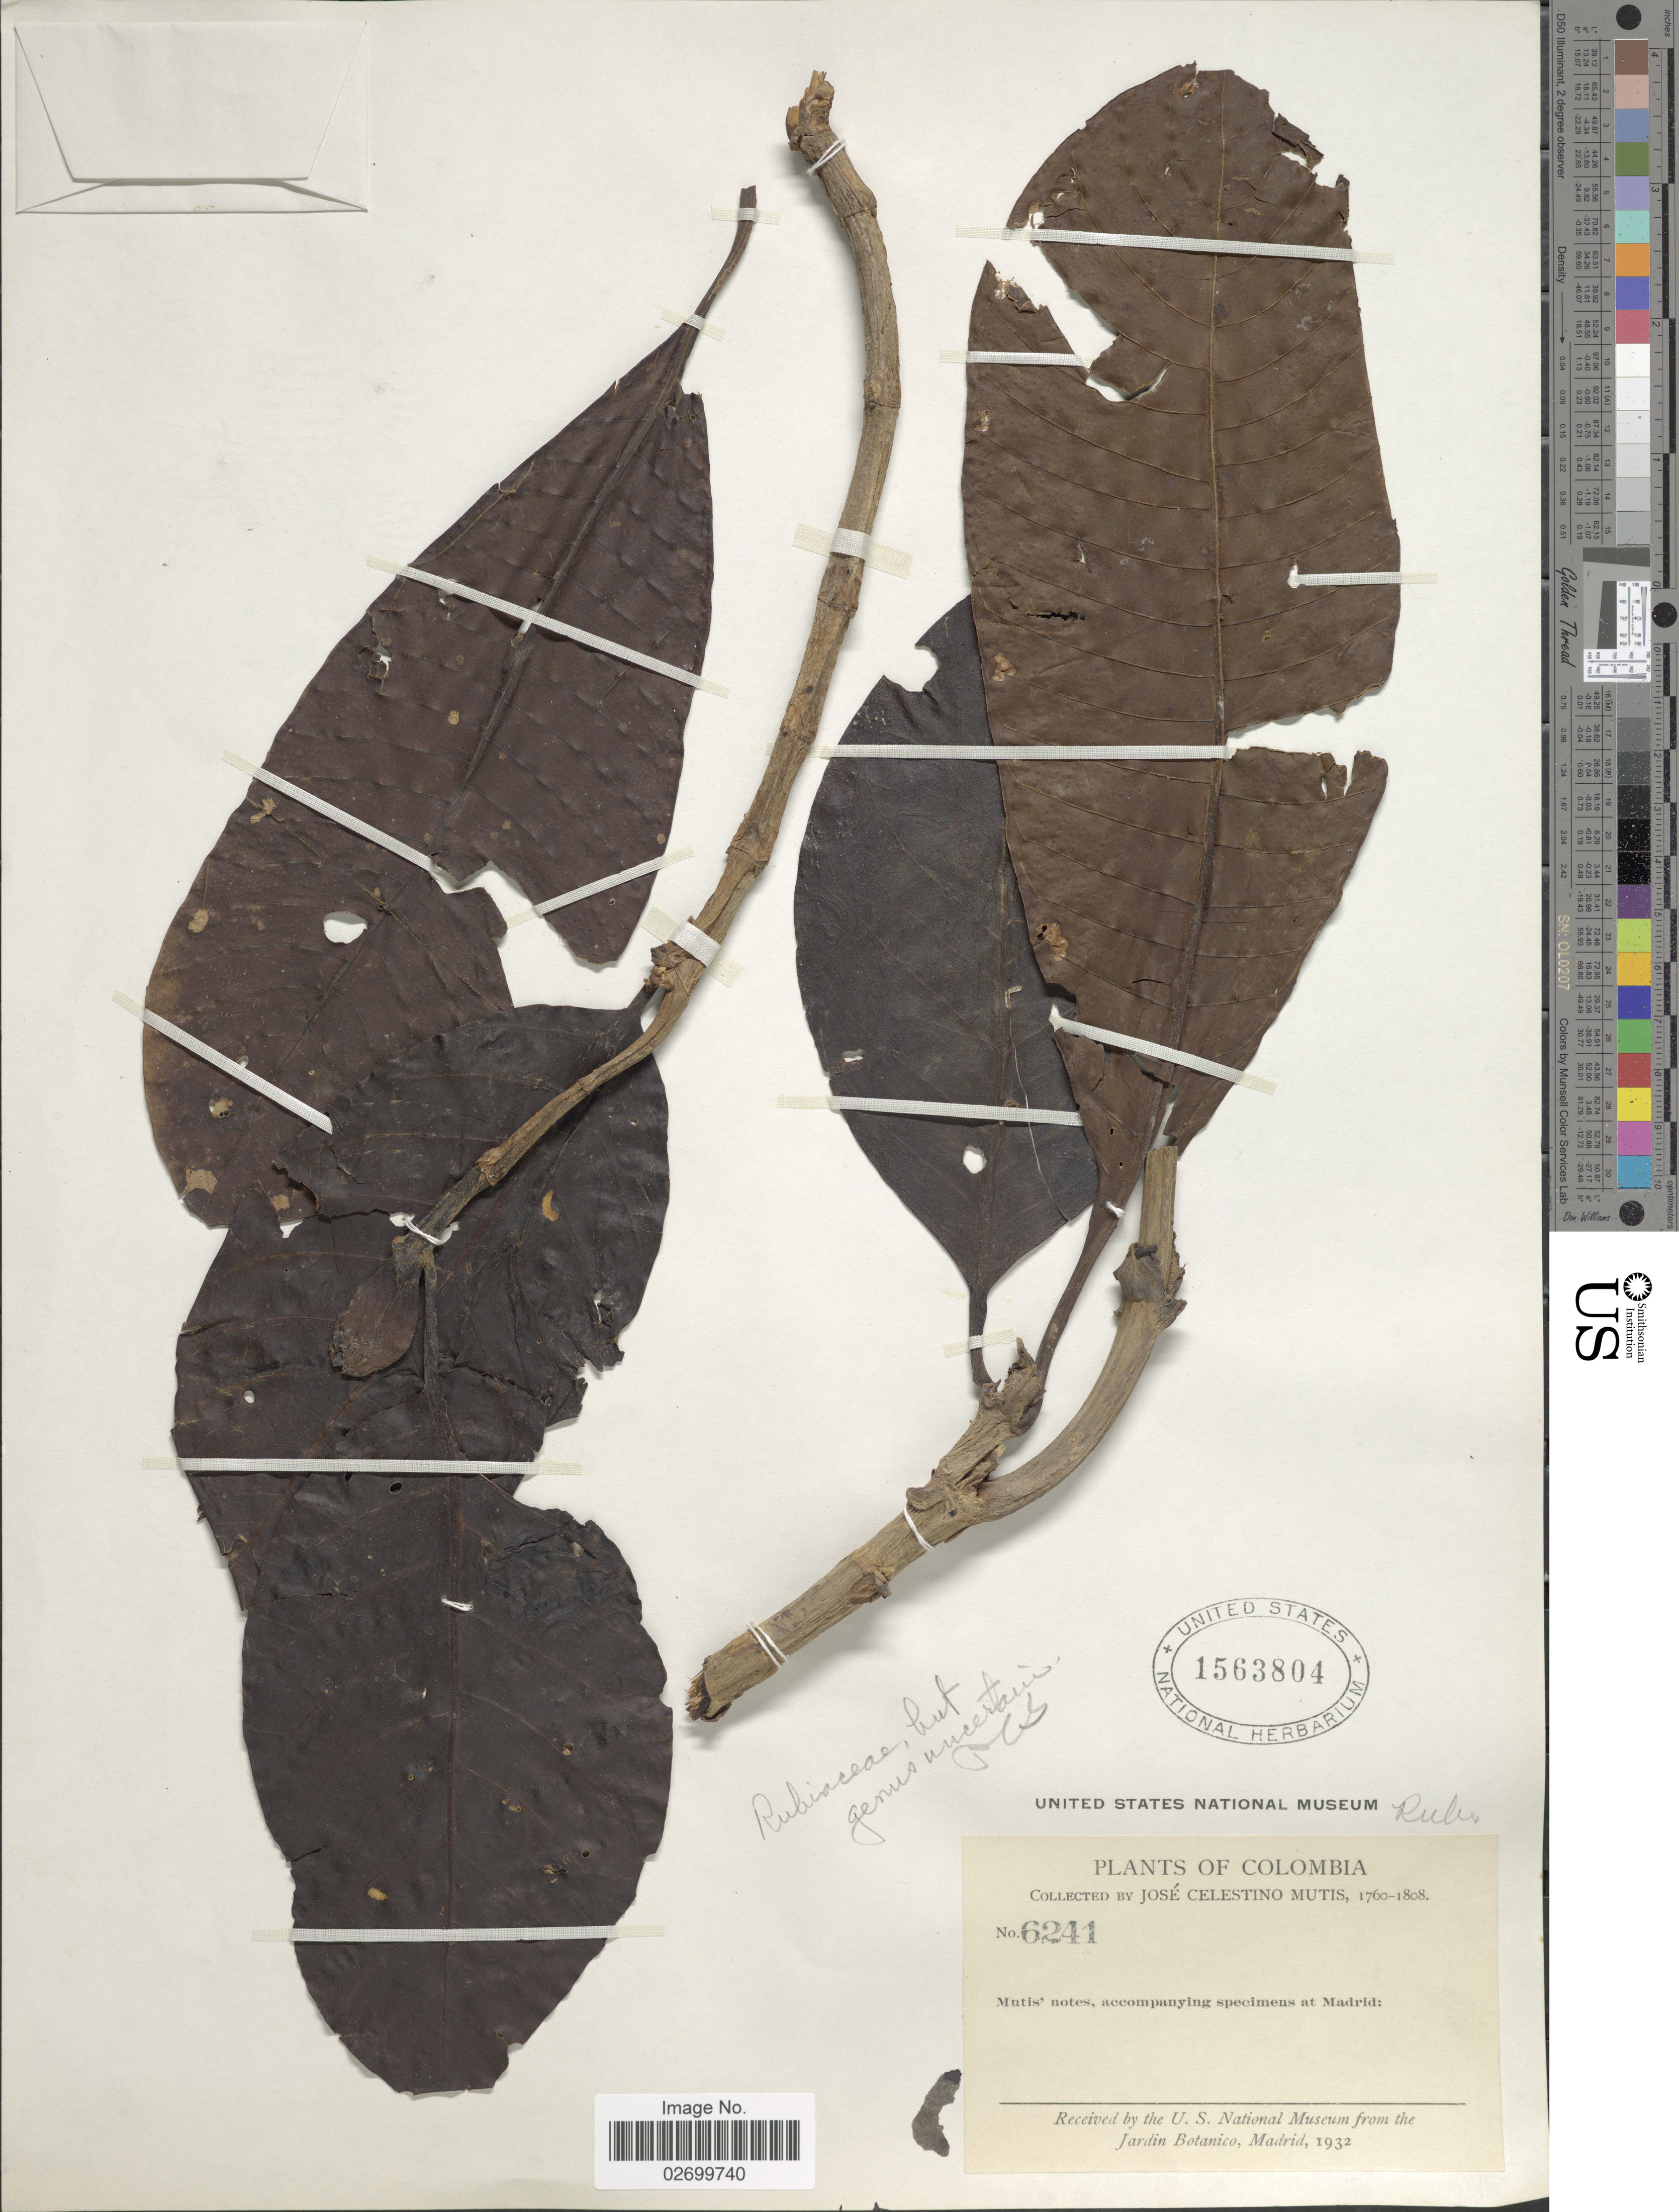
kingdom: Plantae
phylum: Tracheophyta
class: Magnoliopsida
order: Gentianales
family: Rubiaceae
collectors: J. C. B. Mutis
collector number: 6241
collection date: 1760/1808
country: Colombia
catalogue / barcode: US 1563804